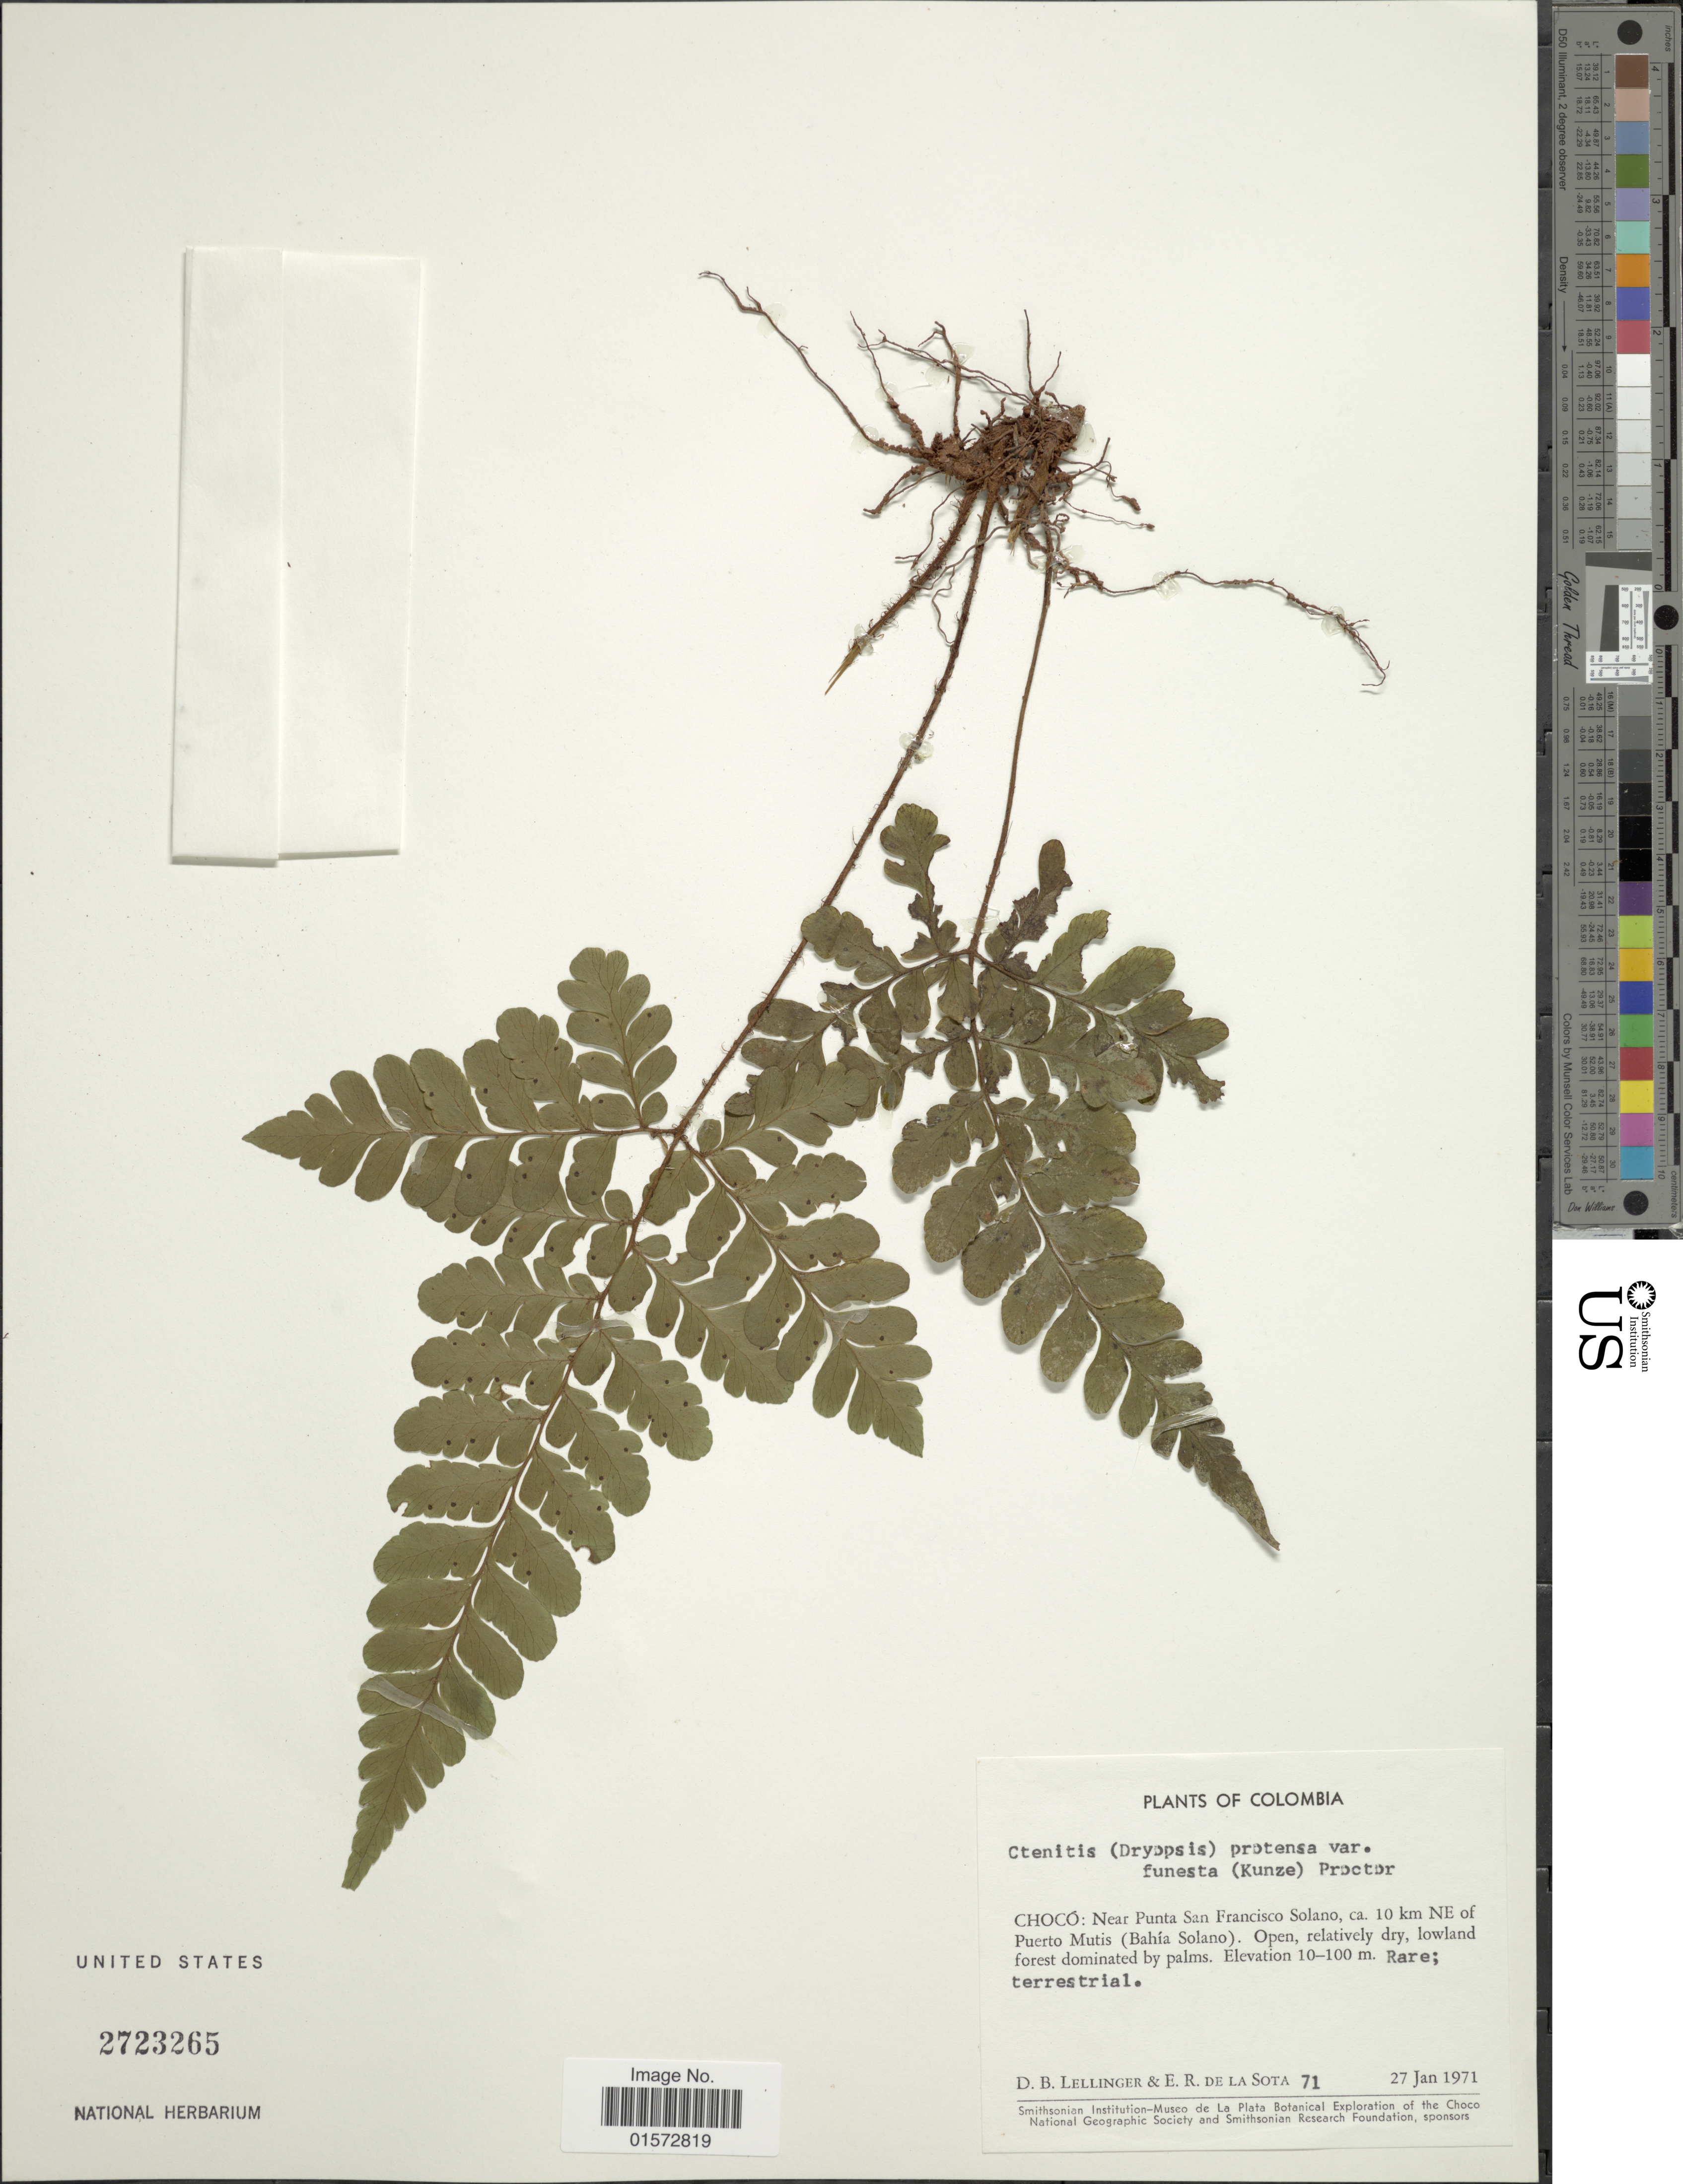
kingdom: Plantae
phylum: Tracheophyta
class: Polypodiopsida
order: Polypodiales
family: Tectariaceae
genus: Triplophyllum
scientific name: Triplophyllum funestum var. funestum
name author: (Kunze) Holttum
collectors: D. B. Lellinger & E. R. de la Sota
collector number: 71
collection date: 1971-01-27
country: Colombia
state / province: Chocó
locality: Near Punta San Francisco Solano, ca. 10 km NE of Puerto Mutis (Bahía Solano)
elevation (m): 10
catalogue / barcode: US 2723265